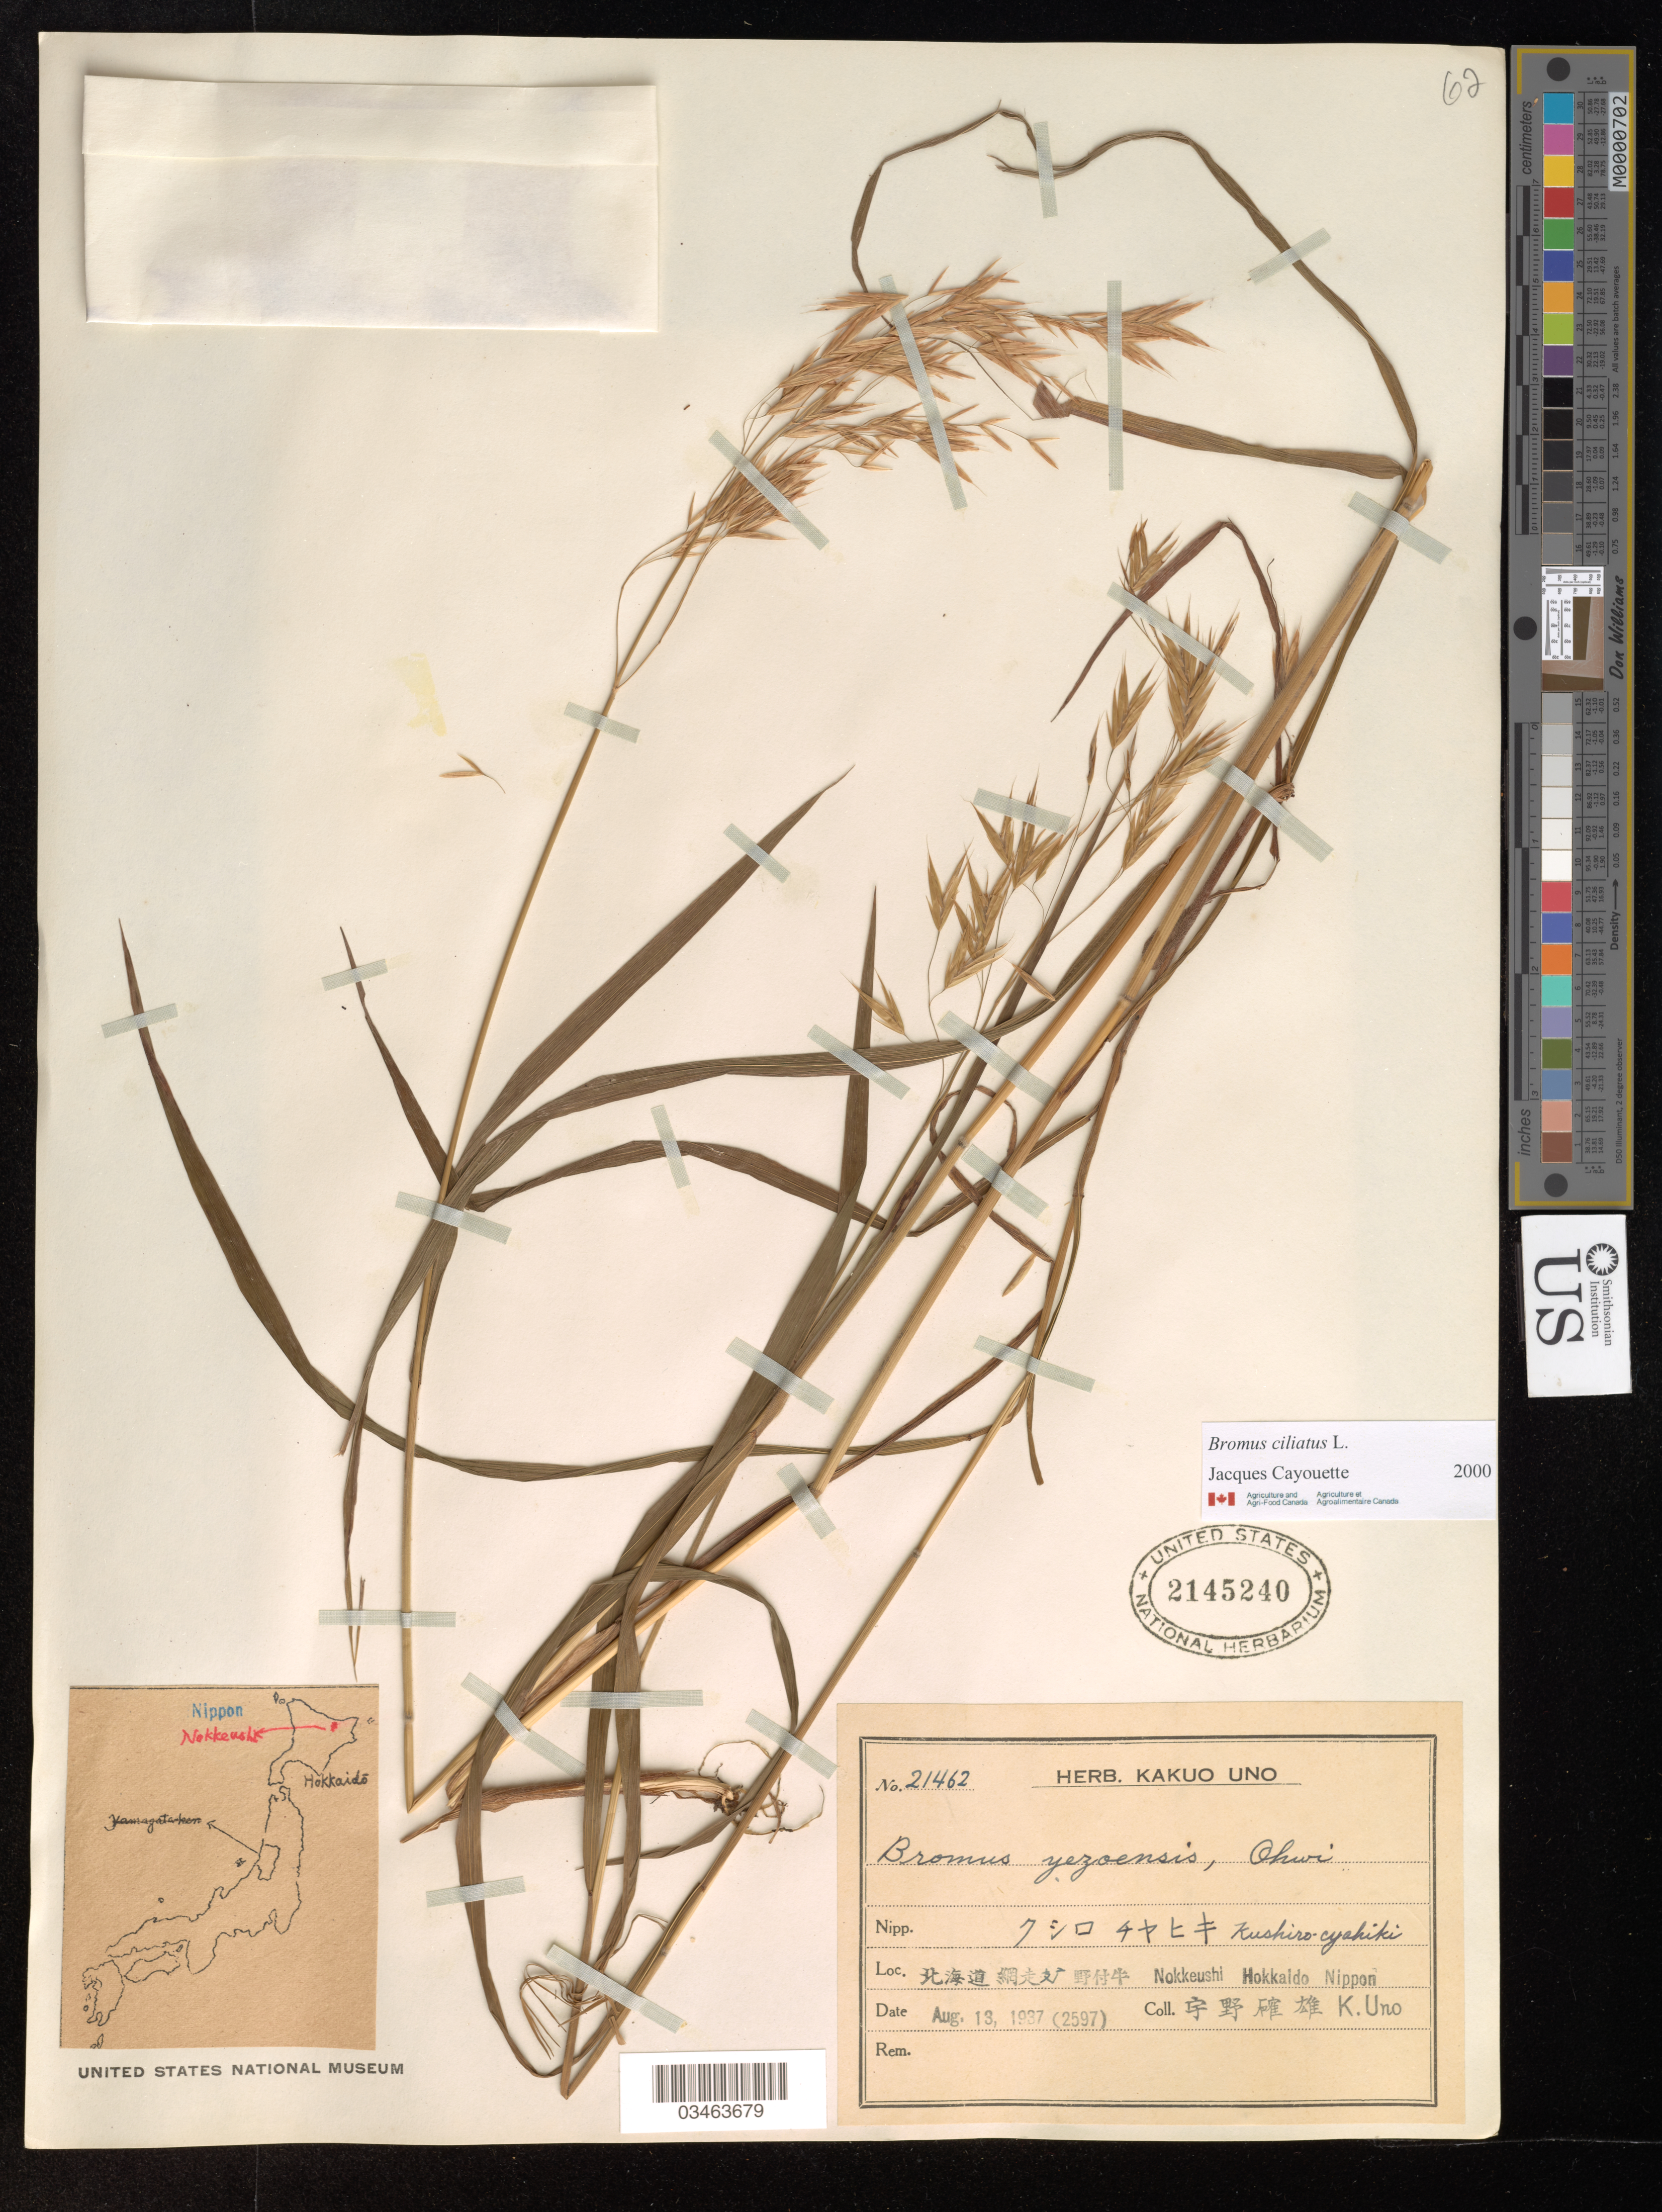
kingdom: Plantae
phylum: Tracheophyta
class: Liliopsida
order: Poales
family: Poaceae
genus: Bromus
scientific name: Bromus ciliatus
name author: L.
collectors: K. Uno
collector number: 21462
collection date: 1937-08-13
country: Japan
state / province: Hokkaidō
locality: Nokkeushi Nippon.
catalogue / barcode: US 2145240